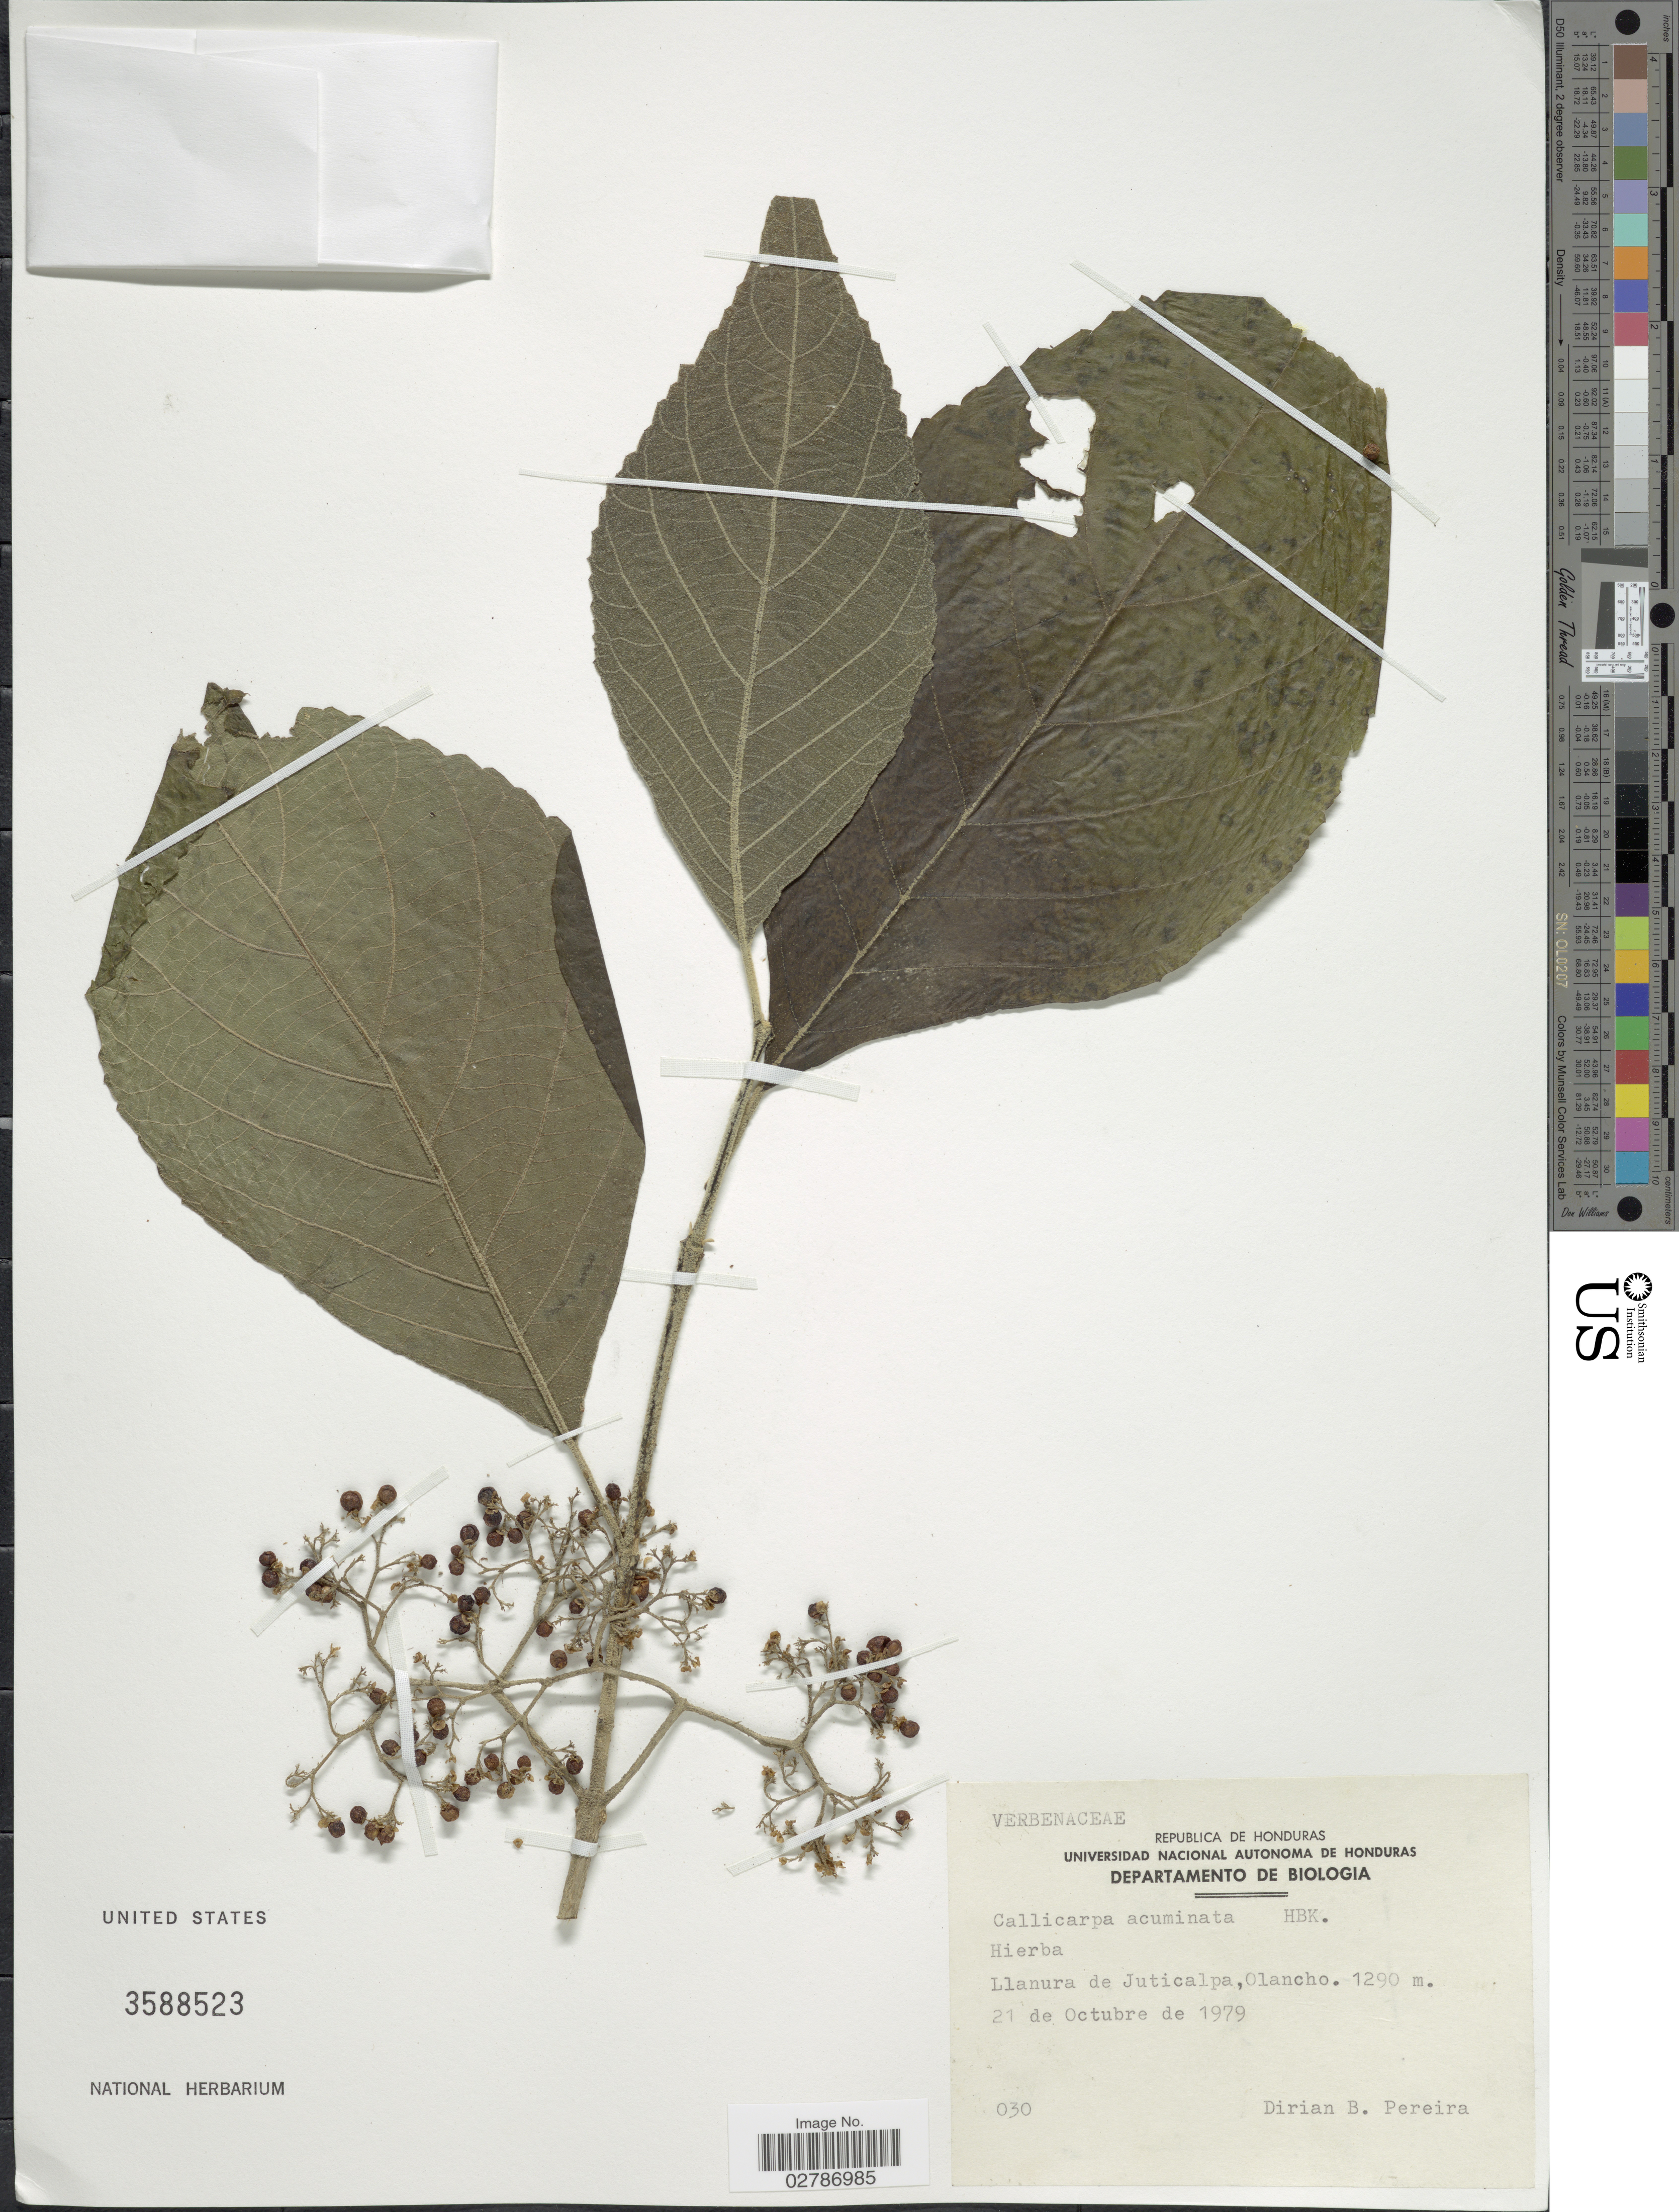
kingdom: Plantae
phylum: Tracheophyta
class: Magnoliopsida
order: Lamiales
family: Lamiaceae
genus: Callicarpa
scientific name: Callicarpa acuminata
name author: Kunth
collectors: D. Pereira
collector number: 030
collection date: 1979-10-21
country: Honduras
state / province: Olancho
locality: Llanura de Juticalpa.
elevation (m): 1290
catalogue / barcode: US 3588523